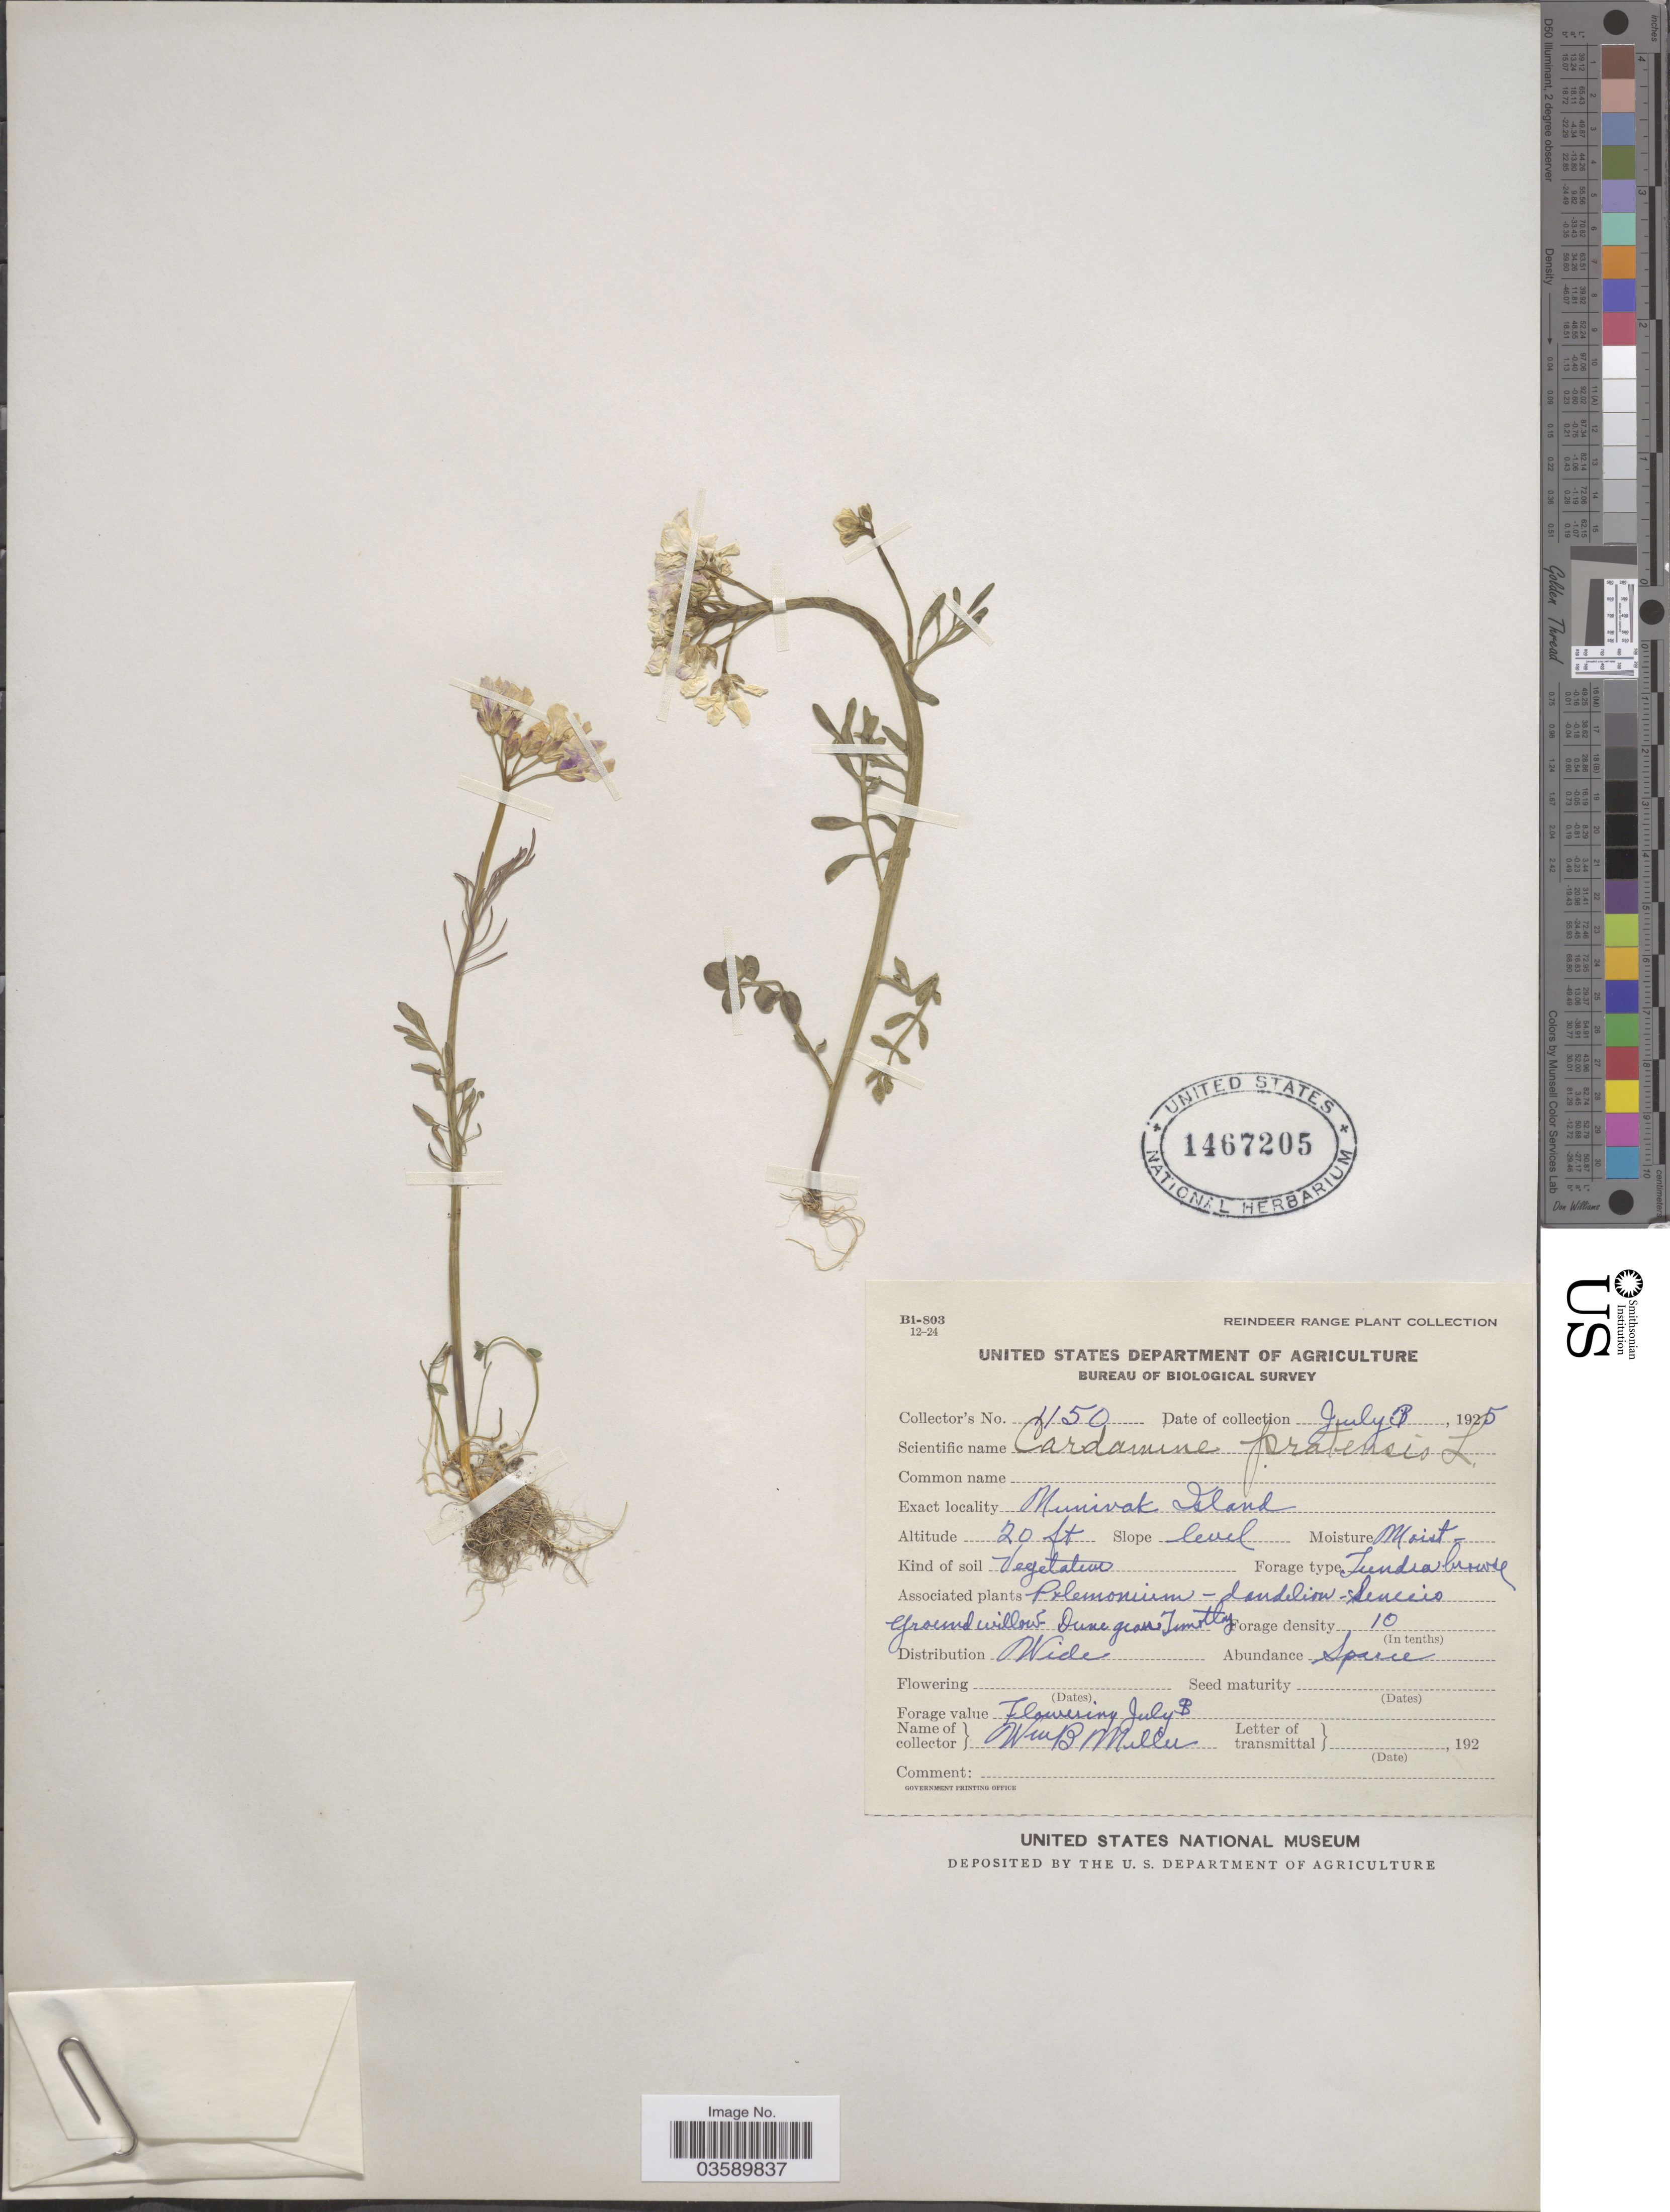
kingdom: Plantae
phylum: Tracheophyta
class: Magnoliopsida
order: Brassicales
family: Brassicaceae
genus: Cardamine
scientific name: Cardamine pratensis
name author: L.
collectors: W. Miller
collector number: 1150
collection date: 1925-07-03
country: United States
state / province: Alaska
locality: Munivak Island.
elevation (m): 6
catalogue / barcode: US 1467205